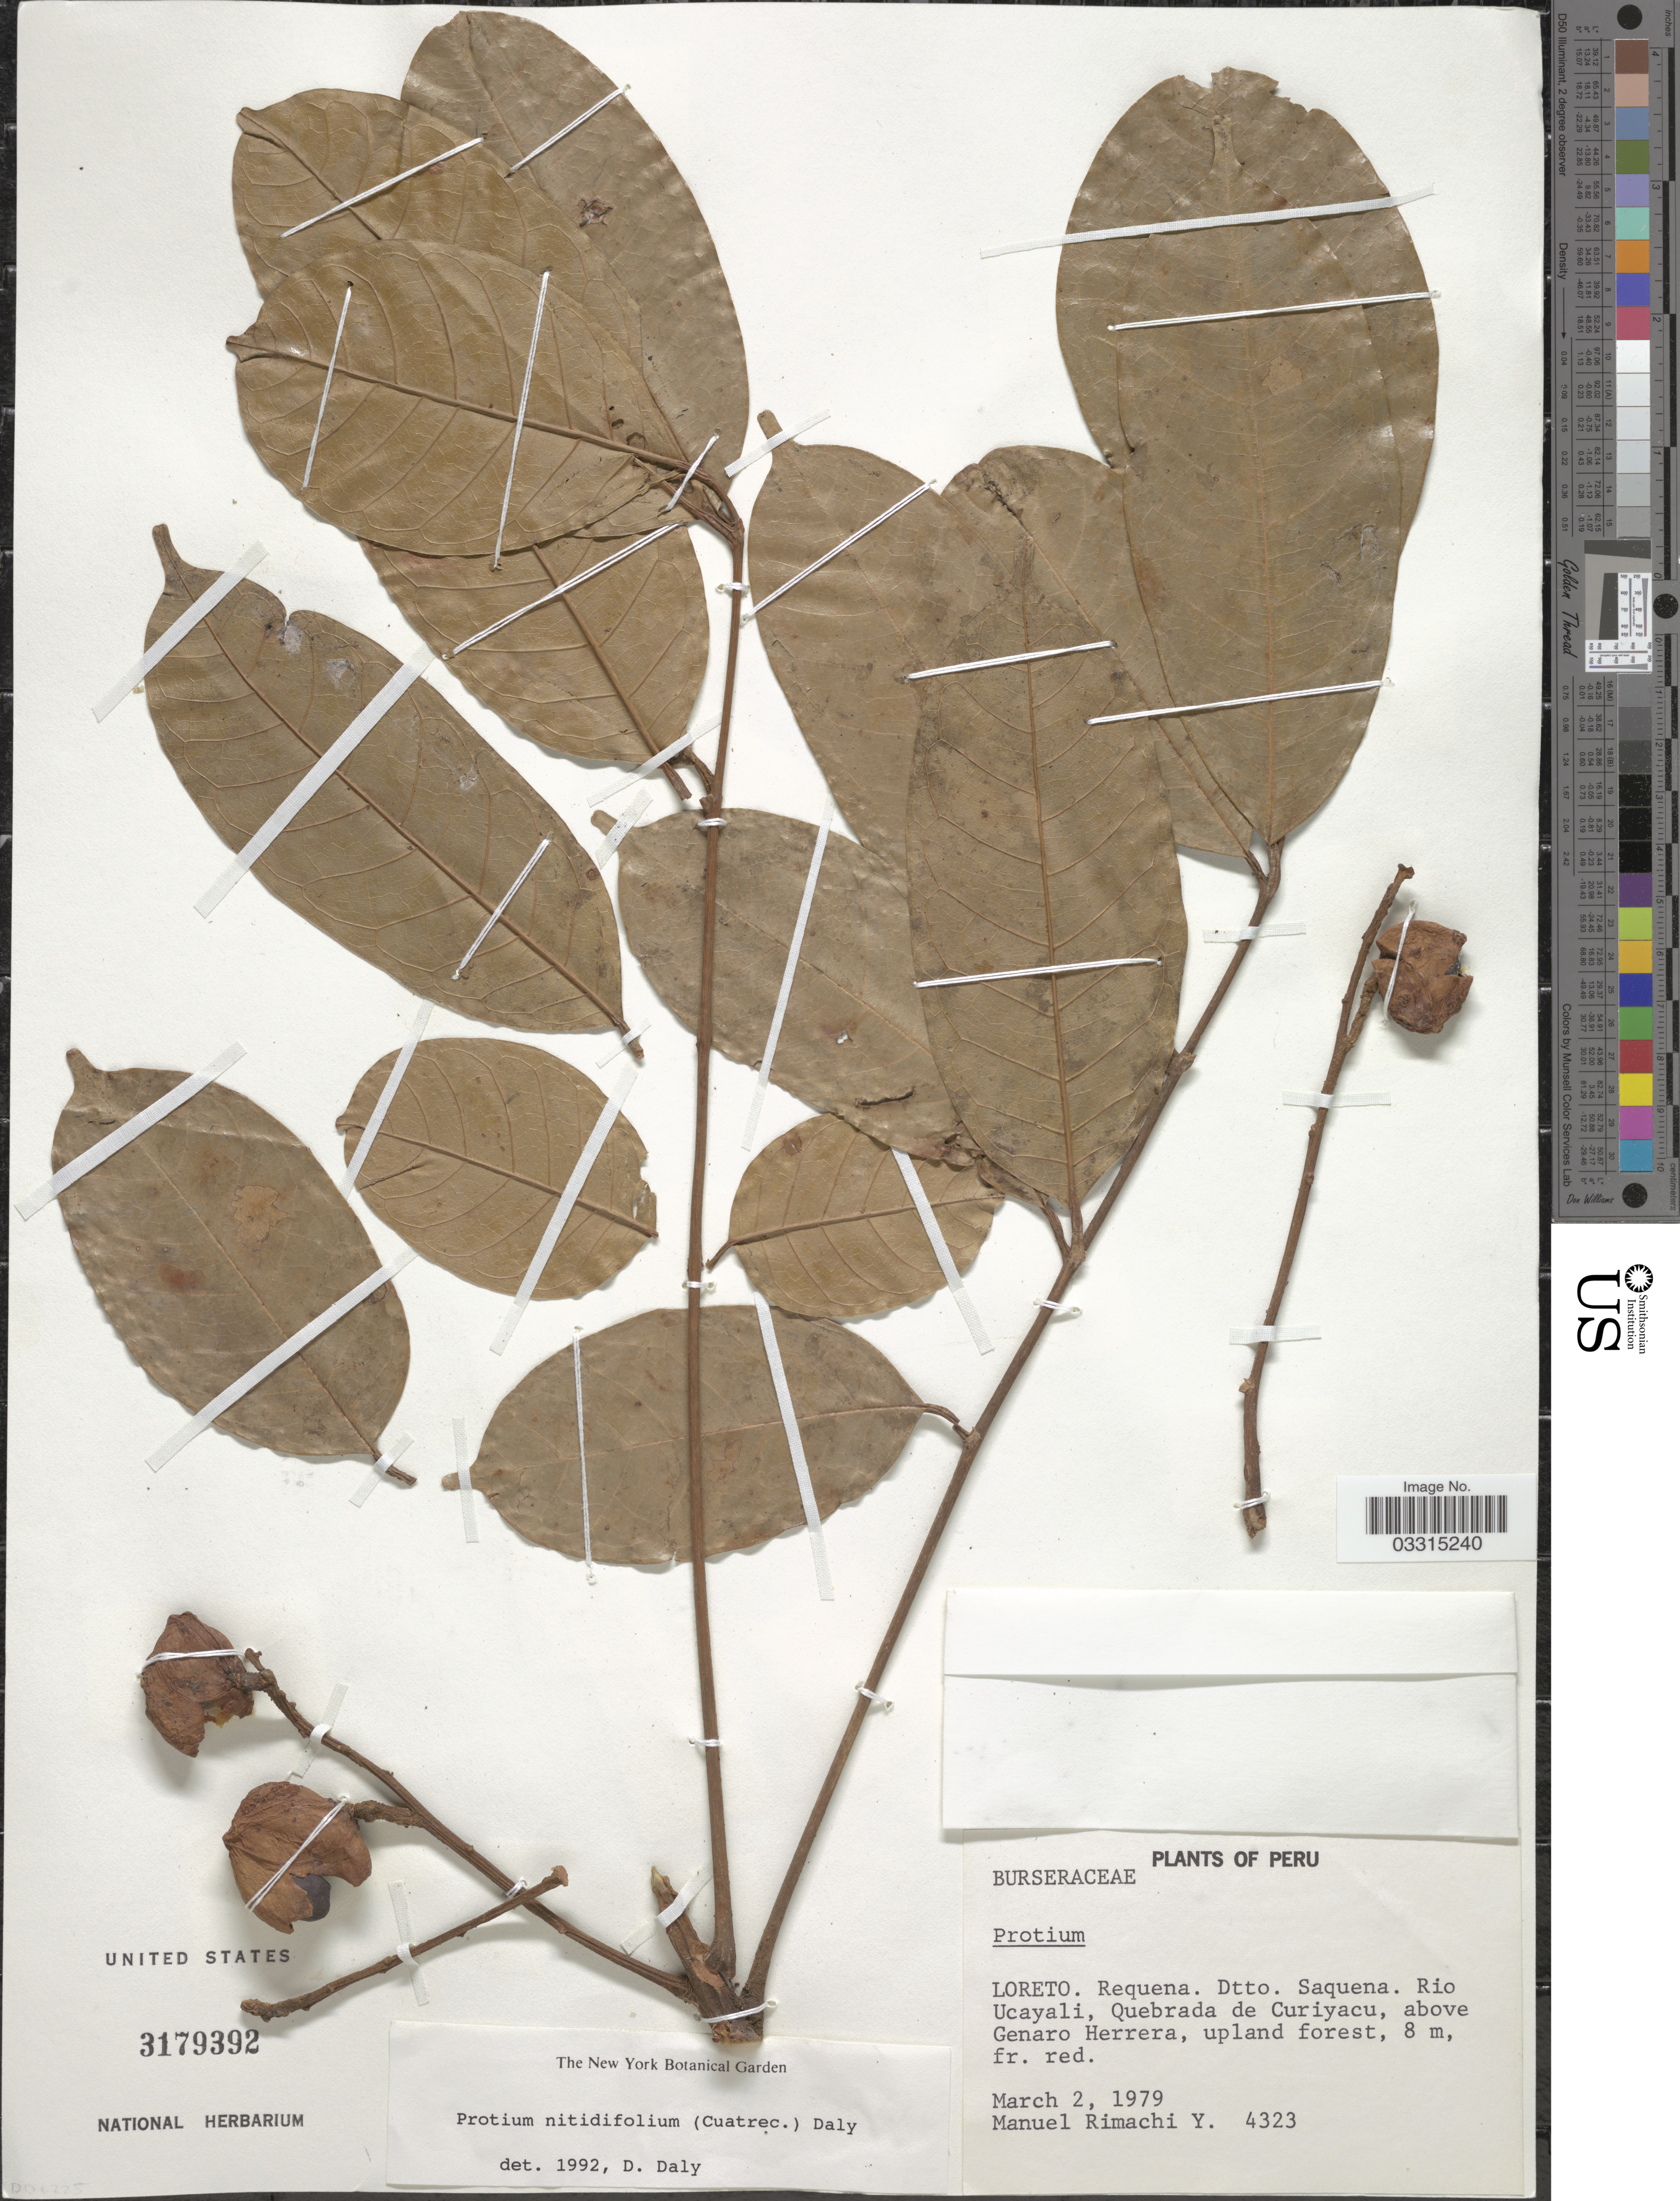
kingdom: Plantae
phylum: Tracheophyta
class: Magnoliopsida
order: Sapindales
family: Burseraceae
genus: Protium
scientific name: Protium nitidifolium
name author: (Cuatrec.) Daly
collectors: M. Rimachi Y.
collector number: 4323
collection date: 1979-03-02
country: Peru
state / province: Loreto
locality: Requena. Dtto. Saquena. Rio Ucayali, Quebrada de Curiyacu, above Genaro Herrera, upland forest.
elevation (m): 8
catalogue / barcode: US 3179392